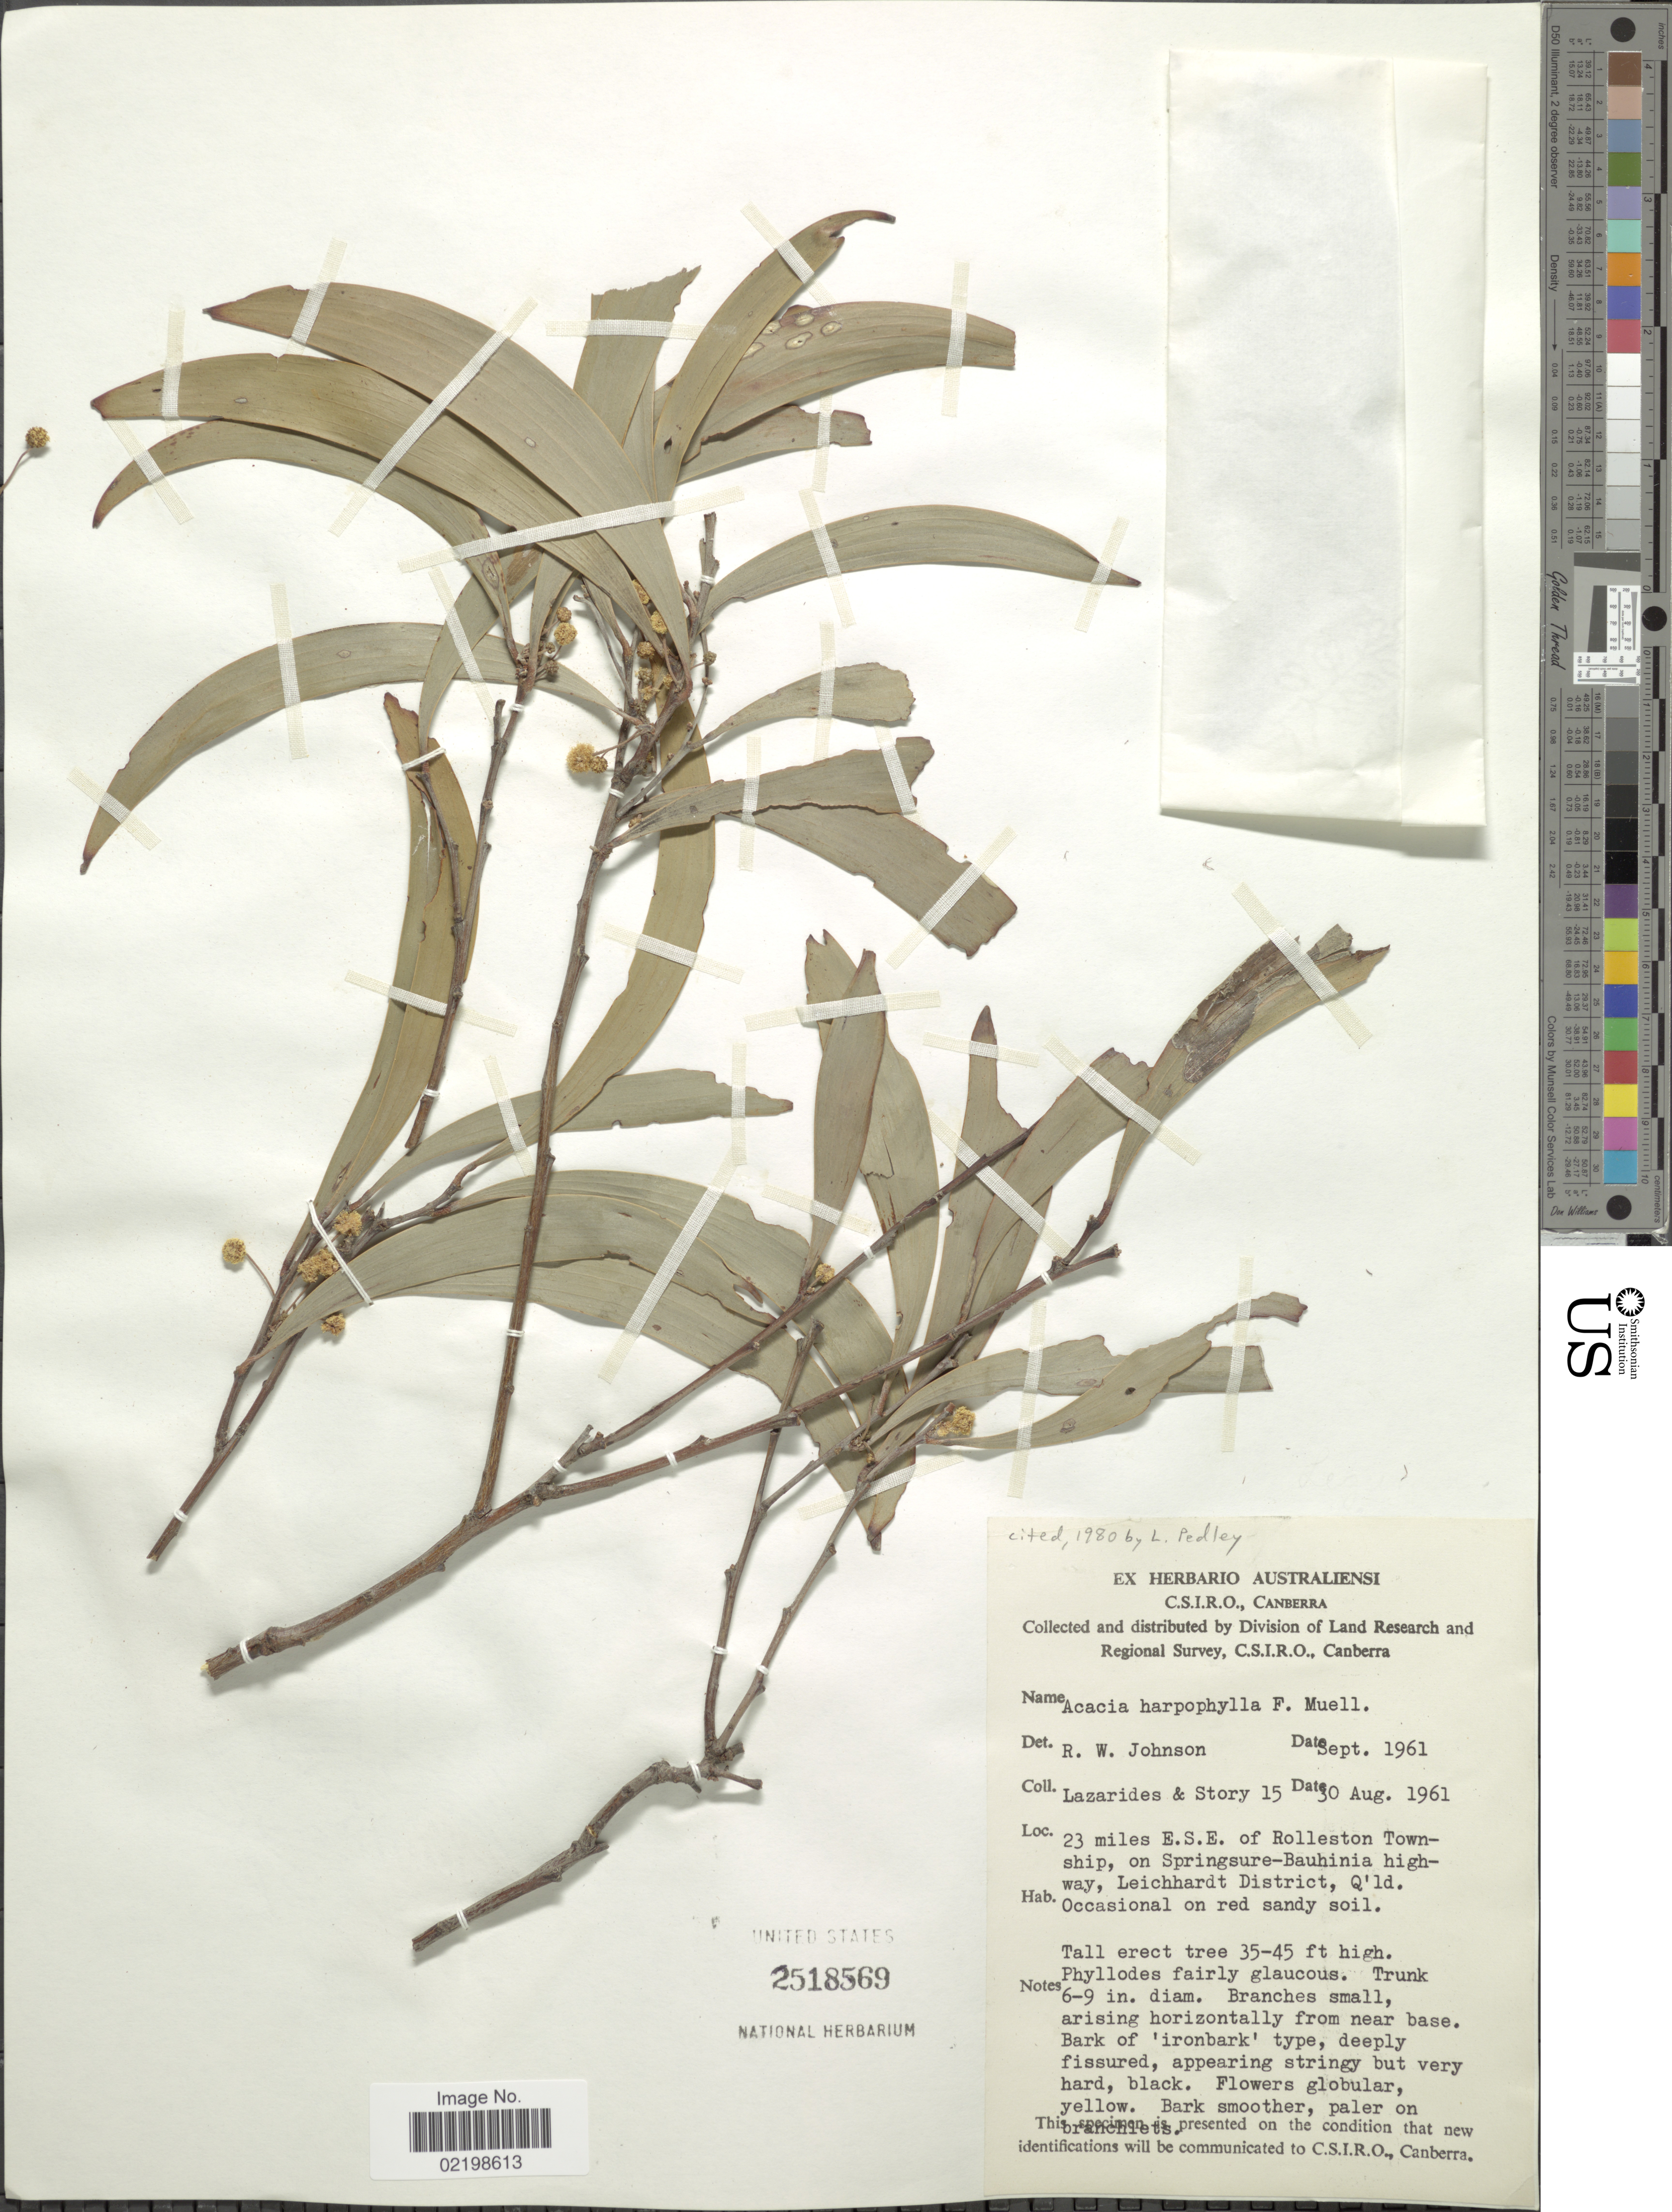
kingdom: Plantae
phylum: Tracheophyta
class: Magnoliopsida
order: Fabales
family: Fabaceae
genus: Acacia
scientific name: Acacia harpophylla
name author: F. Muell. ex Benth.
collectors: M. Lazarides & -. Story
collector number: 15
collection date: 1961-08-30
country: Australia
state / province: Queensland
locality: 23 miles E.S.E of Rolleston Township, on Springsure-Bauhinia highway, Leichhardt District, Q'ld.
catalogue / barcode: US 2518569